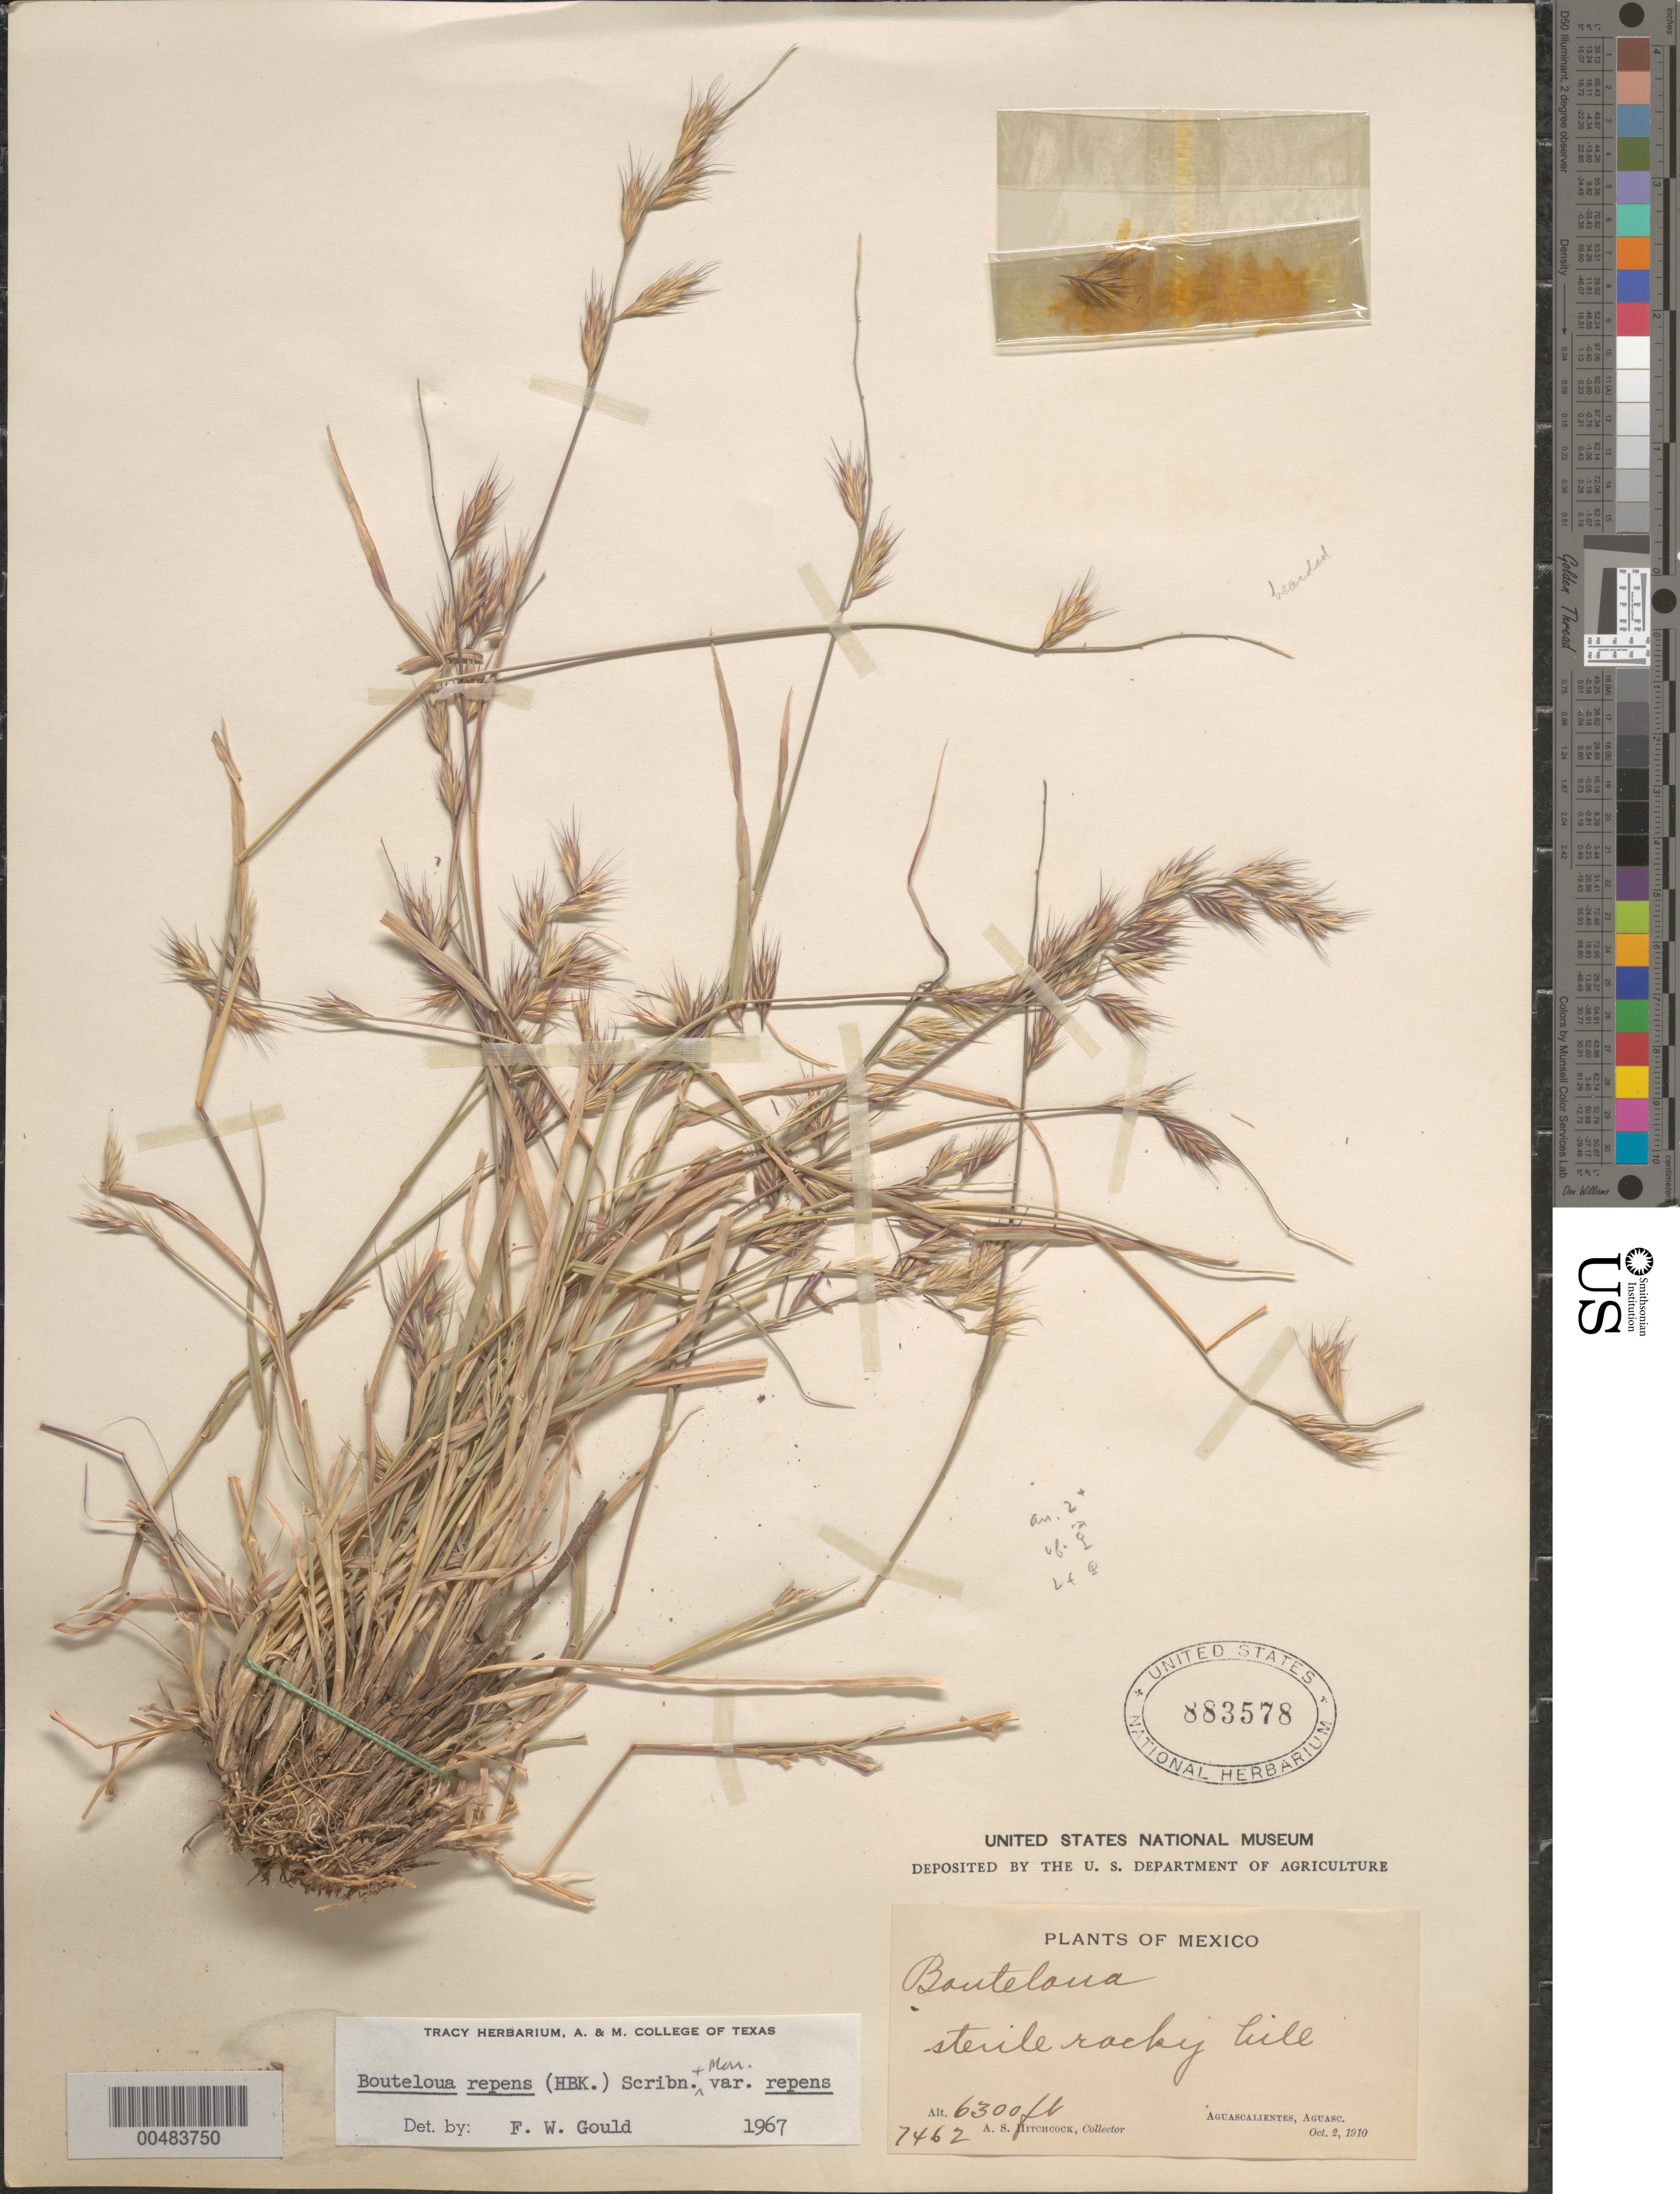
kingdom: Plantae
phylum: Tracheophyta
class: Liliopsida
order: Poales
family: Poaceae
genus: Bouteloua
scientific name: Bouteloua repens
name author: (Kunth) Scribn. & Merr.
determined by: Gould, F. W.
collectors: A. S. Hitchcock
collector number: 7462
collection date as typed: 2 Oct 1910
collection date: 1910-10-02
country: Mexico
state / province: Aguascalientes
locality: Aguascalientes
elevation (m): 1920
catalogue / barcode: US 883578